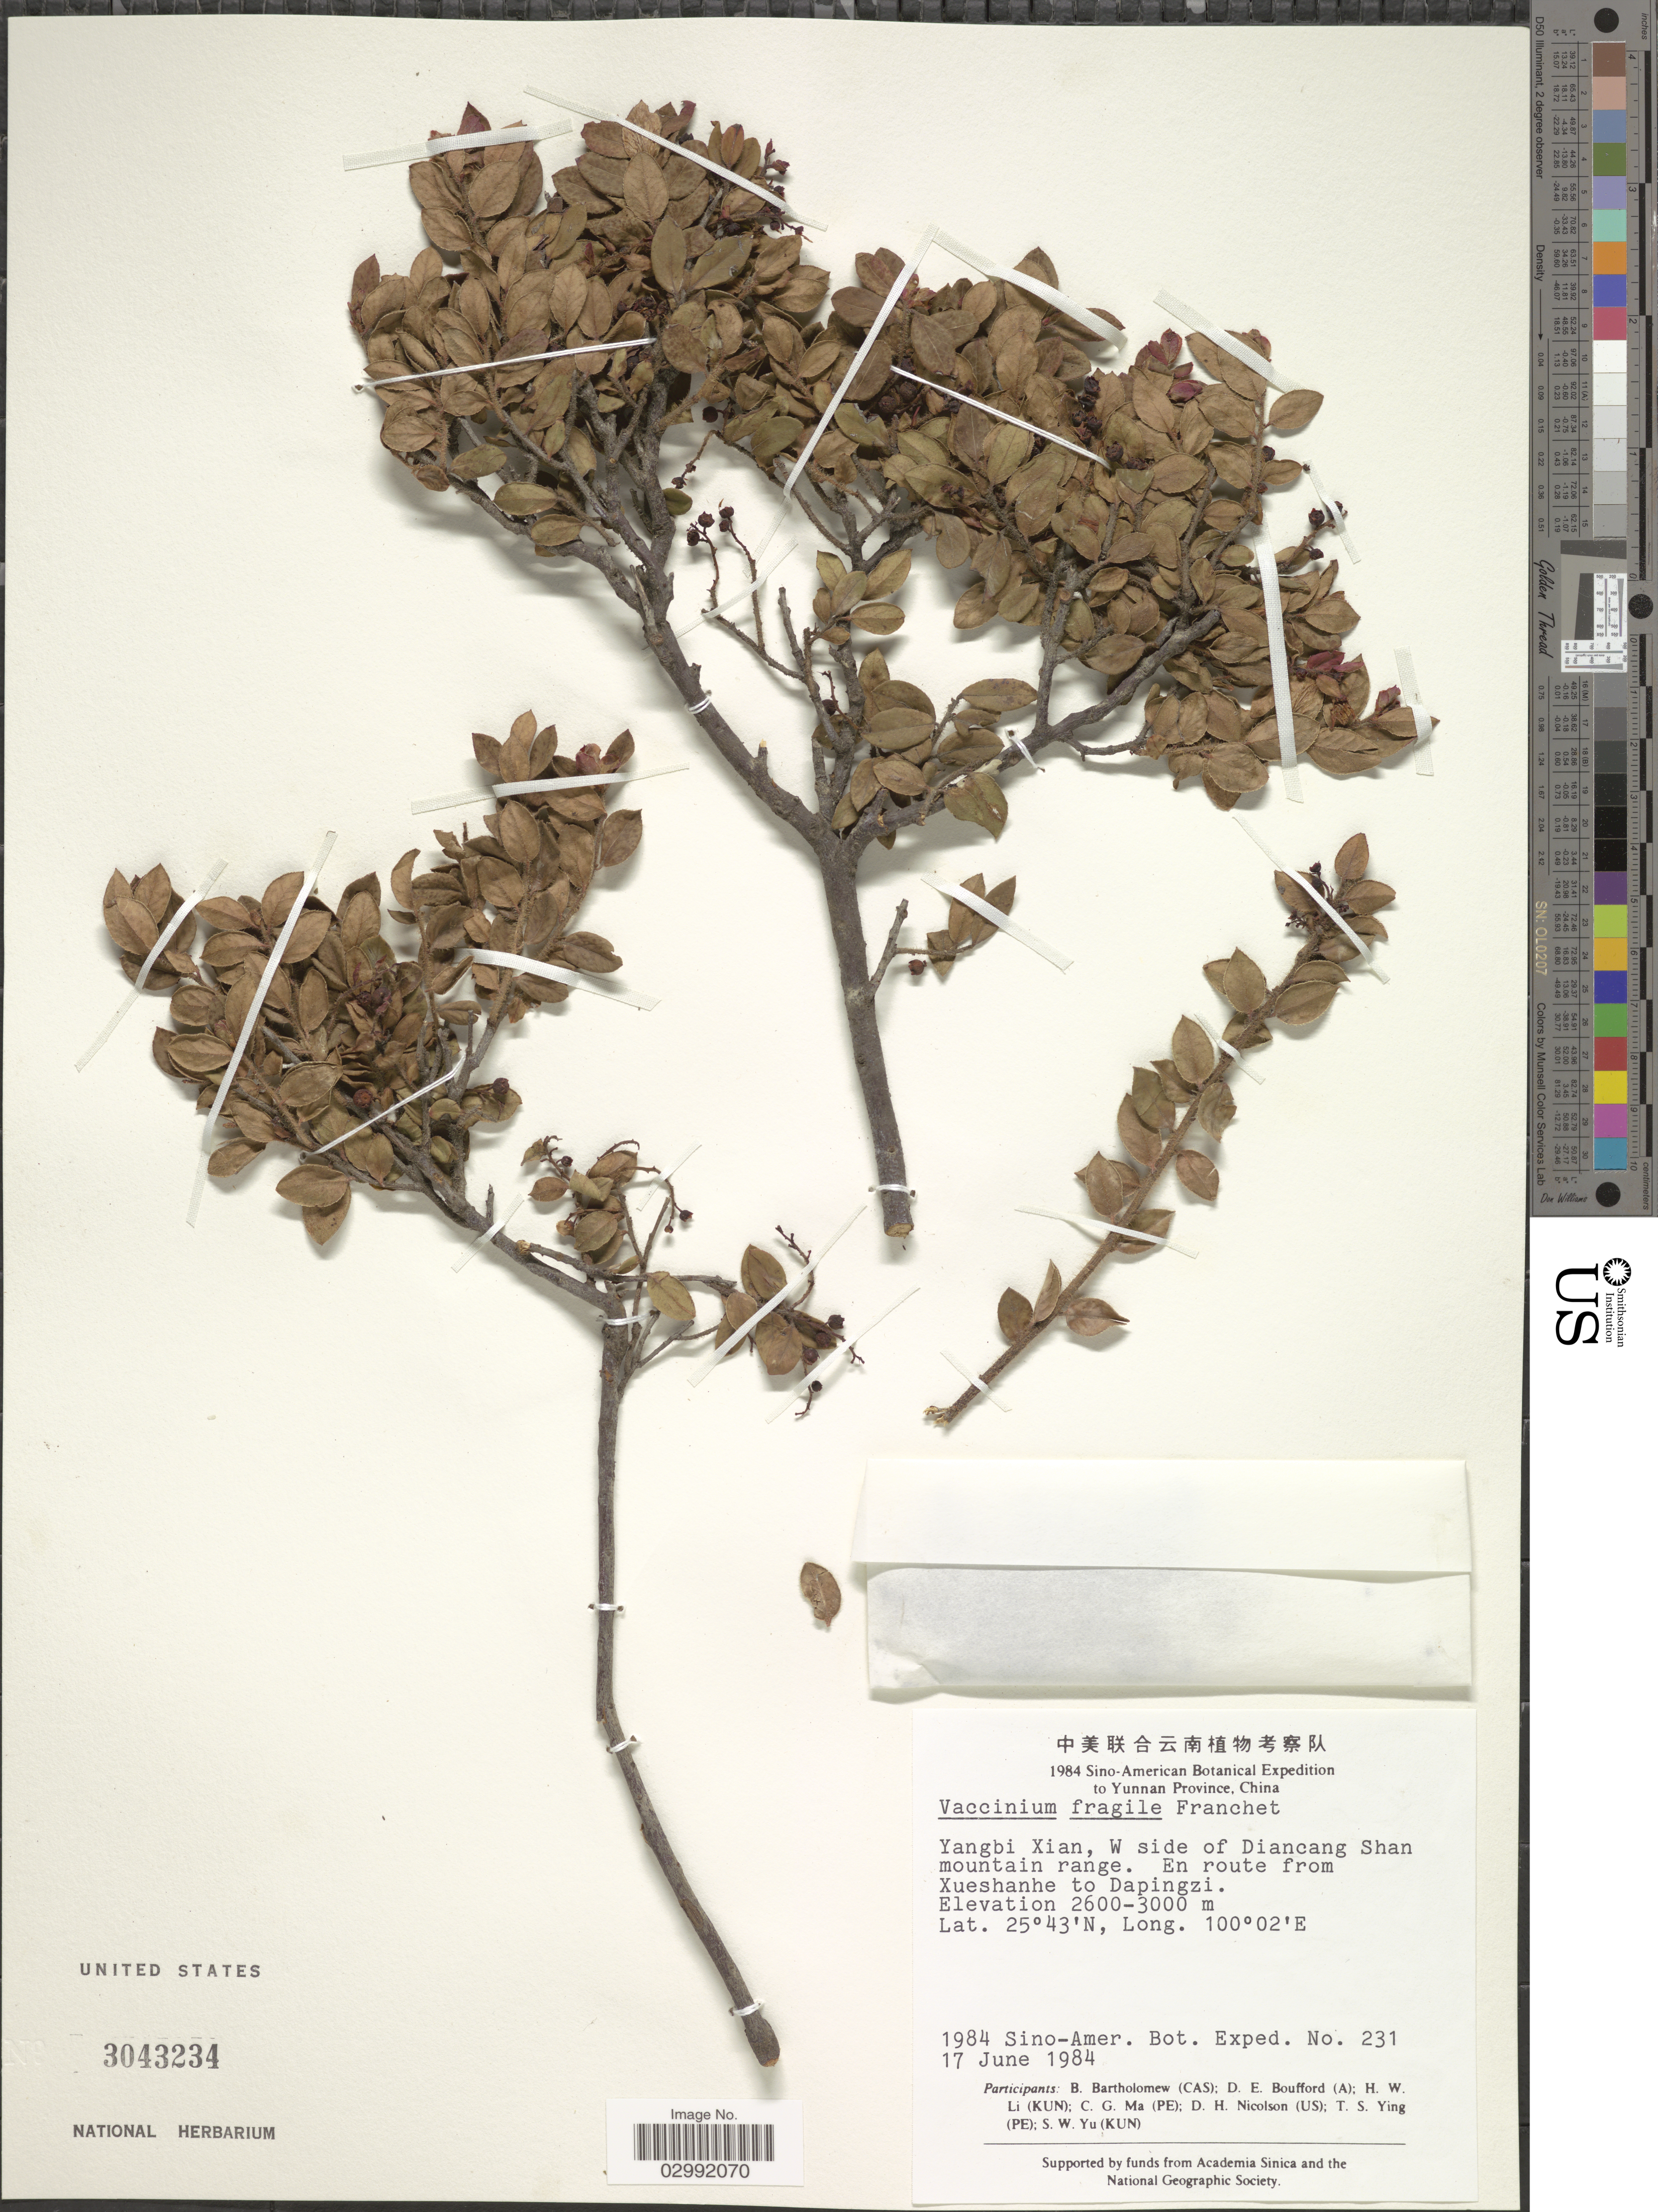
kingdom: Plantae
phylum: Tracheophyta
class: Magnoliopsida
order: Ericales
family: Ericaceae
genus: Vaccinium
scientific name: Vaccinium fragile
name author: Franch.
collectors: Sino-Amer. Bot. Exped. 1984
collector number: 231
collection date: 1984-06-17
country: China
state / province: Yunnan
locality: Yangbi Xian, W side of Diancang Shan mountain range. En route from Xueshanhe to Dapingzi.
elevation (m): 2600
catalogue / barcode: US 3043234